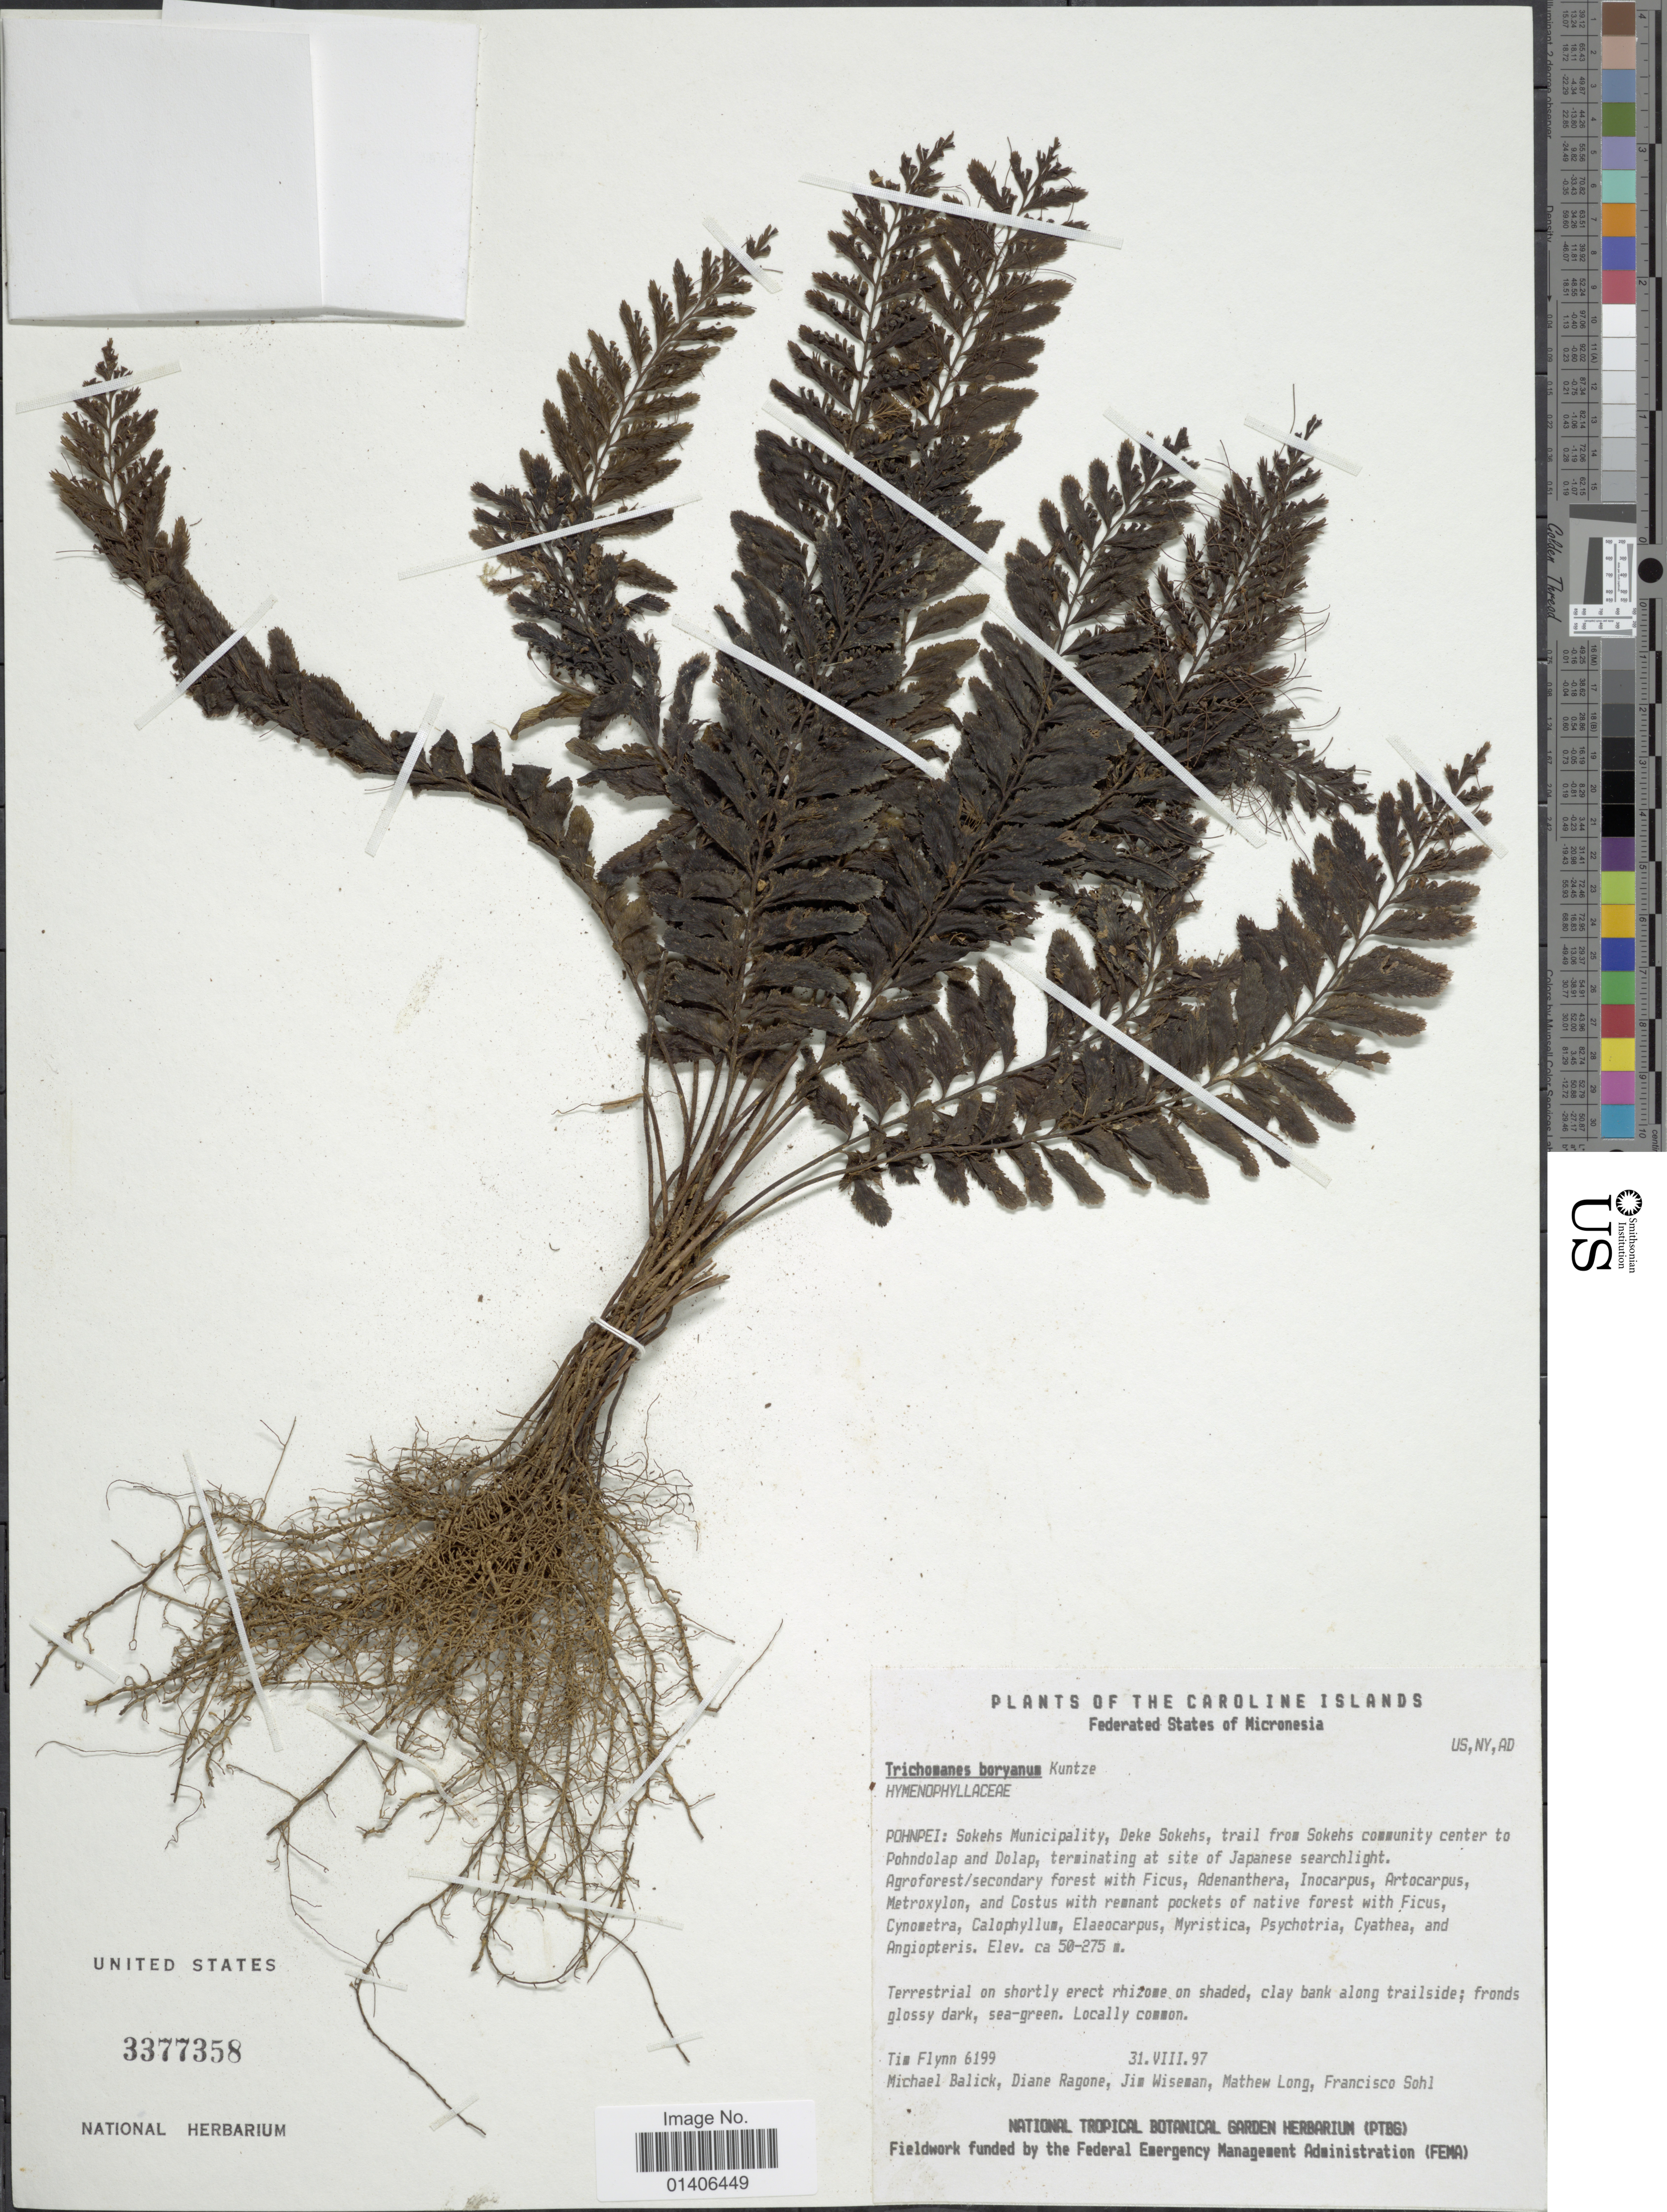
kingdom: Plantae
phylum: Tracheophyta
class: Polypodiopsida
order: Hymenophyllales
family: Hymenophyllaceae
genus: Cephalomanes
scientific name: Cephalomanes atrovirens subsp. boryanum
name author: (Kunze) K. Iwats.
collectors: T. Flynn, M. J. Balick, D. Ragone, J. Wiseman & et al.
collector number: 6199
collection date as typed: Transcribed d/m/y: 31/8/97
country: Micronesia, Federated States of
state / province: Pohnpei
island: Pohnpei [Ponape]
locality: The Caroline Islands, Federated States of Micronesia, Sokehs Municipality, Deke Sokehs, trail from Sokehs community center to Pohndolap and Dolap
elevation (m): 50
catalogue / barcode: US 3377358